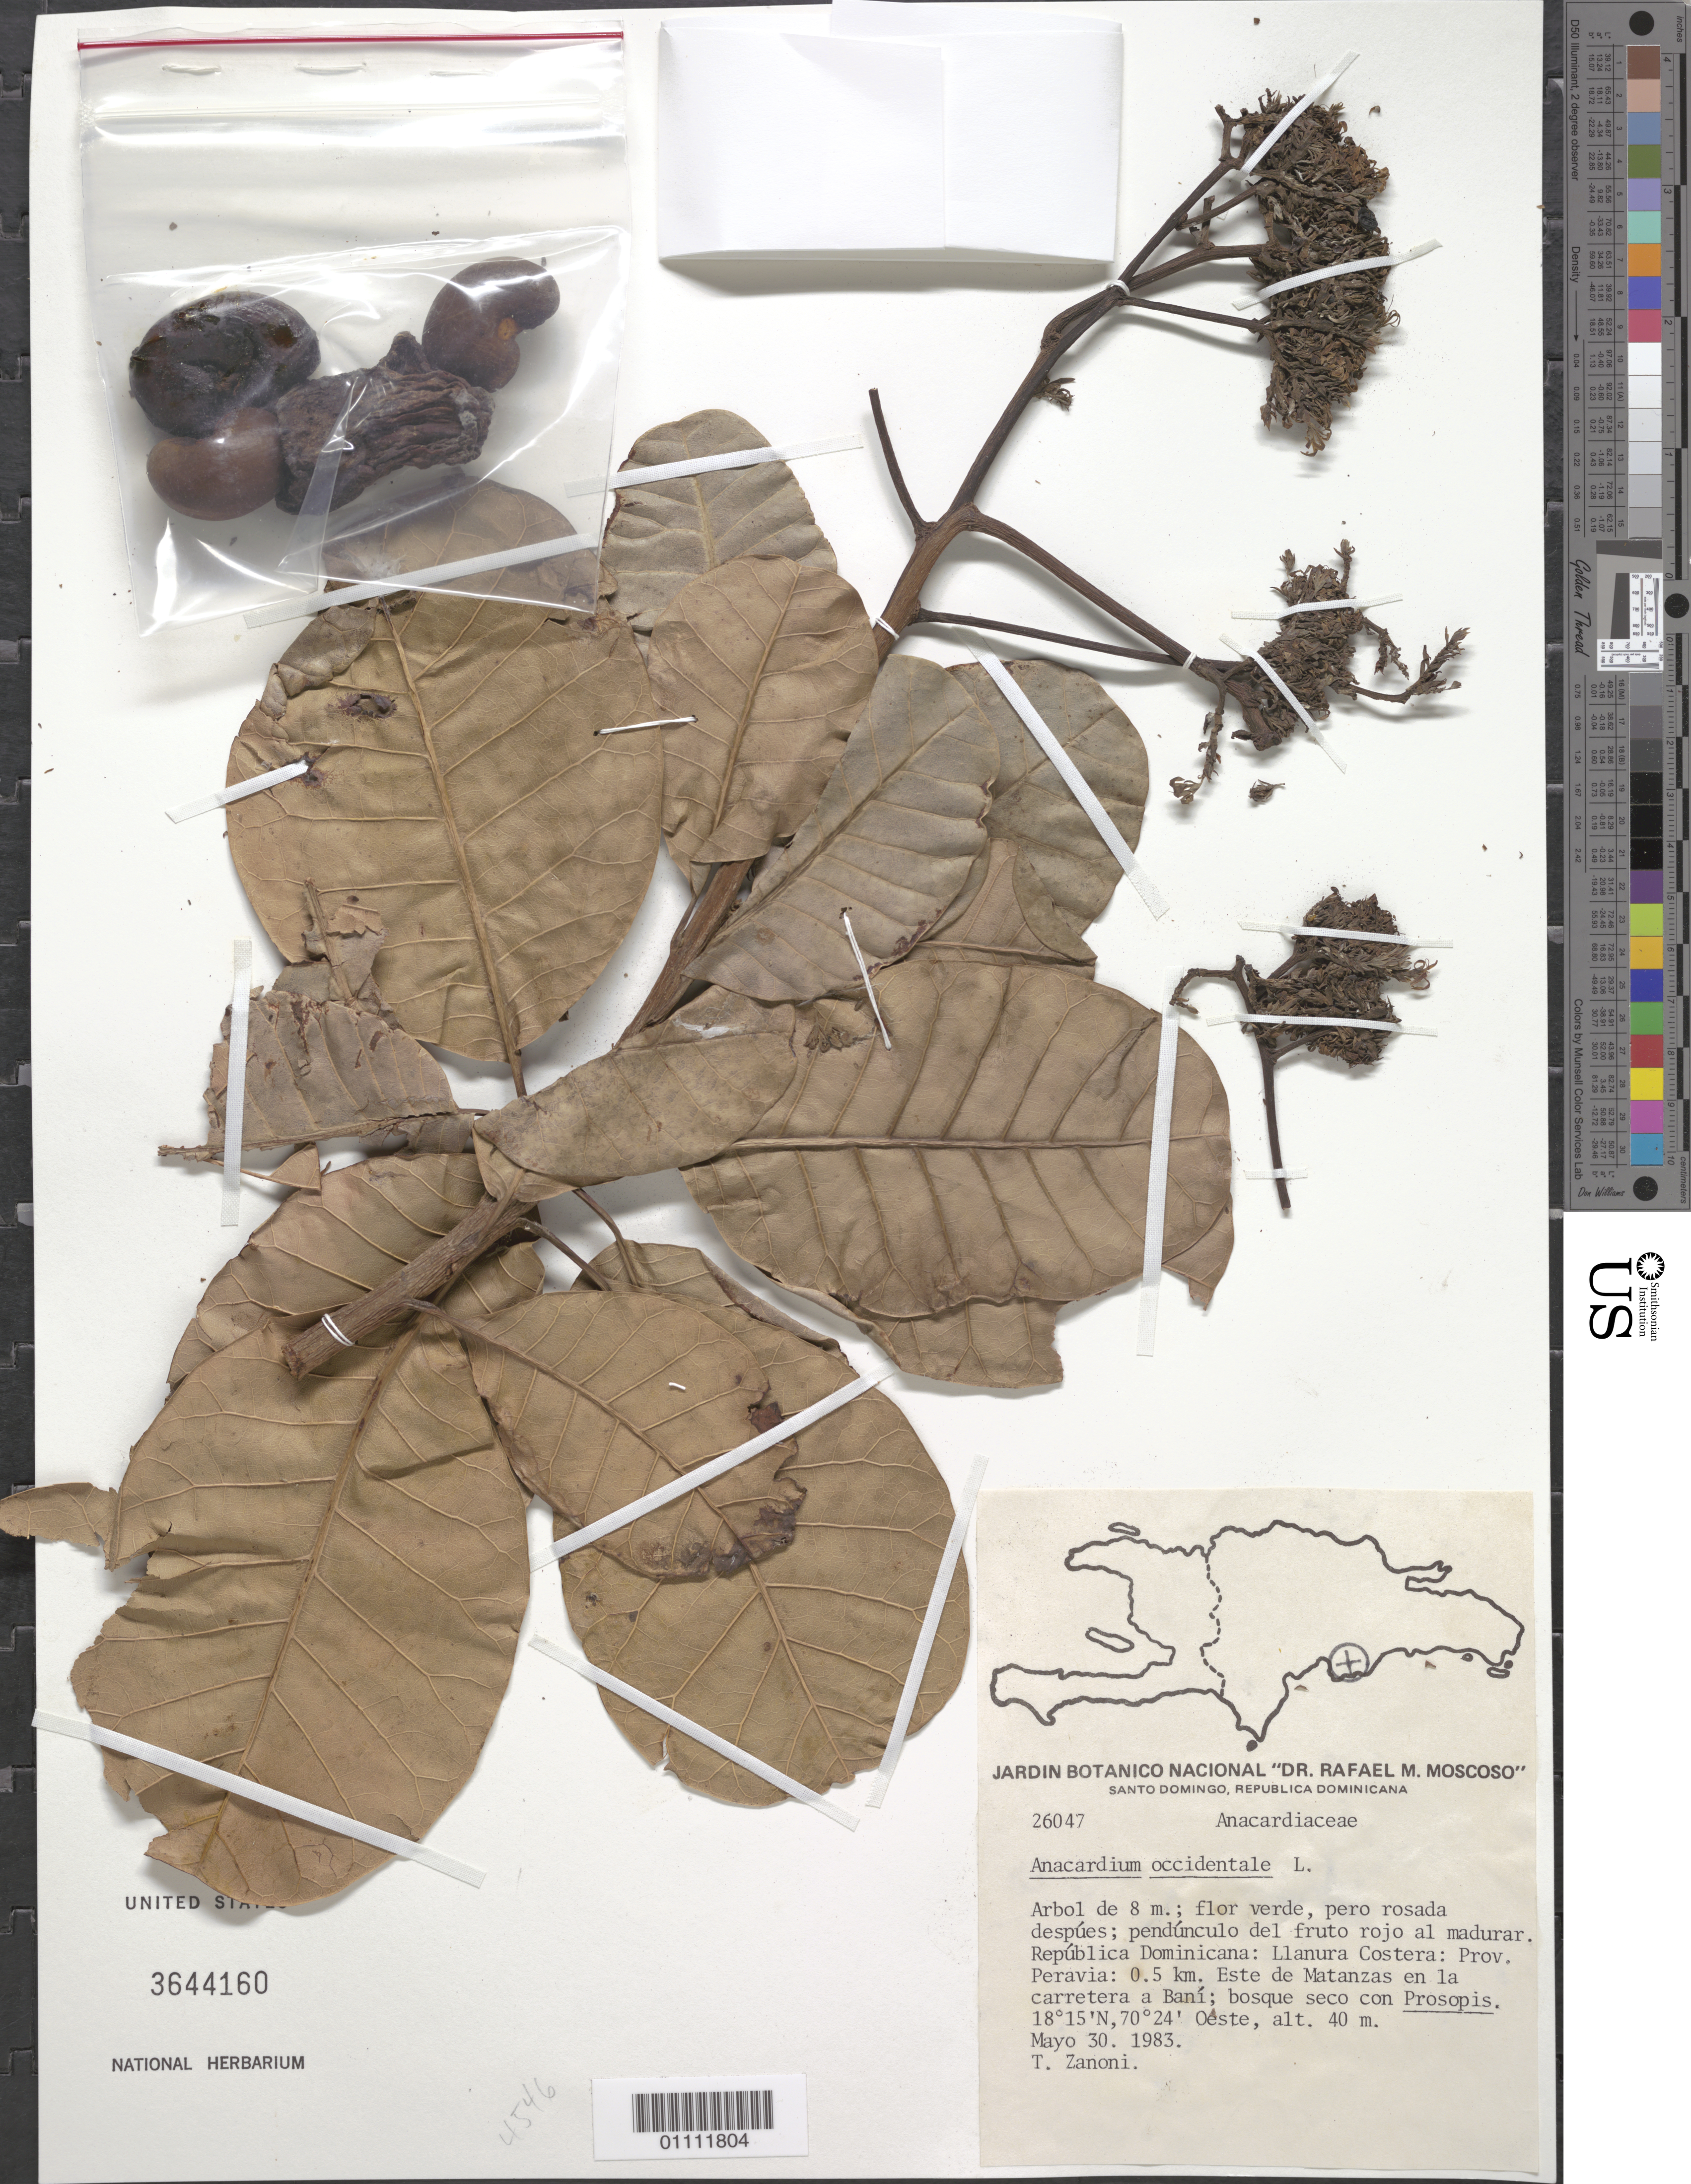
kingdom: Plantae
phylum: Tracheophyta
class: Magnoliopsida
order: Sapindales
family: Anacardiaceae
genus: Anacardium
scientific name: Anacardium occidentale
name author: L.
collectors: T. A. Zanoni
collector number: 26047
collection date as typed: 30 May 1983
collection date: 1983-05-30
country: Dominican Republic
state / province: Peravia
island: Hispaniola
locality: Llanura Costera, 0.5 km Este de Matanzas en la carretera a Baní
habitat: Bosque seco con Prosopis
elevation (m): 40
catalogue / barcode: US 3644160